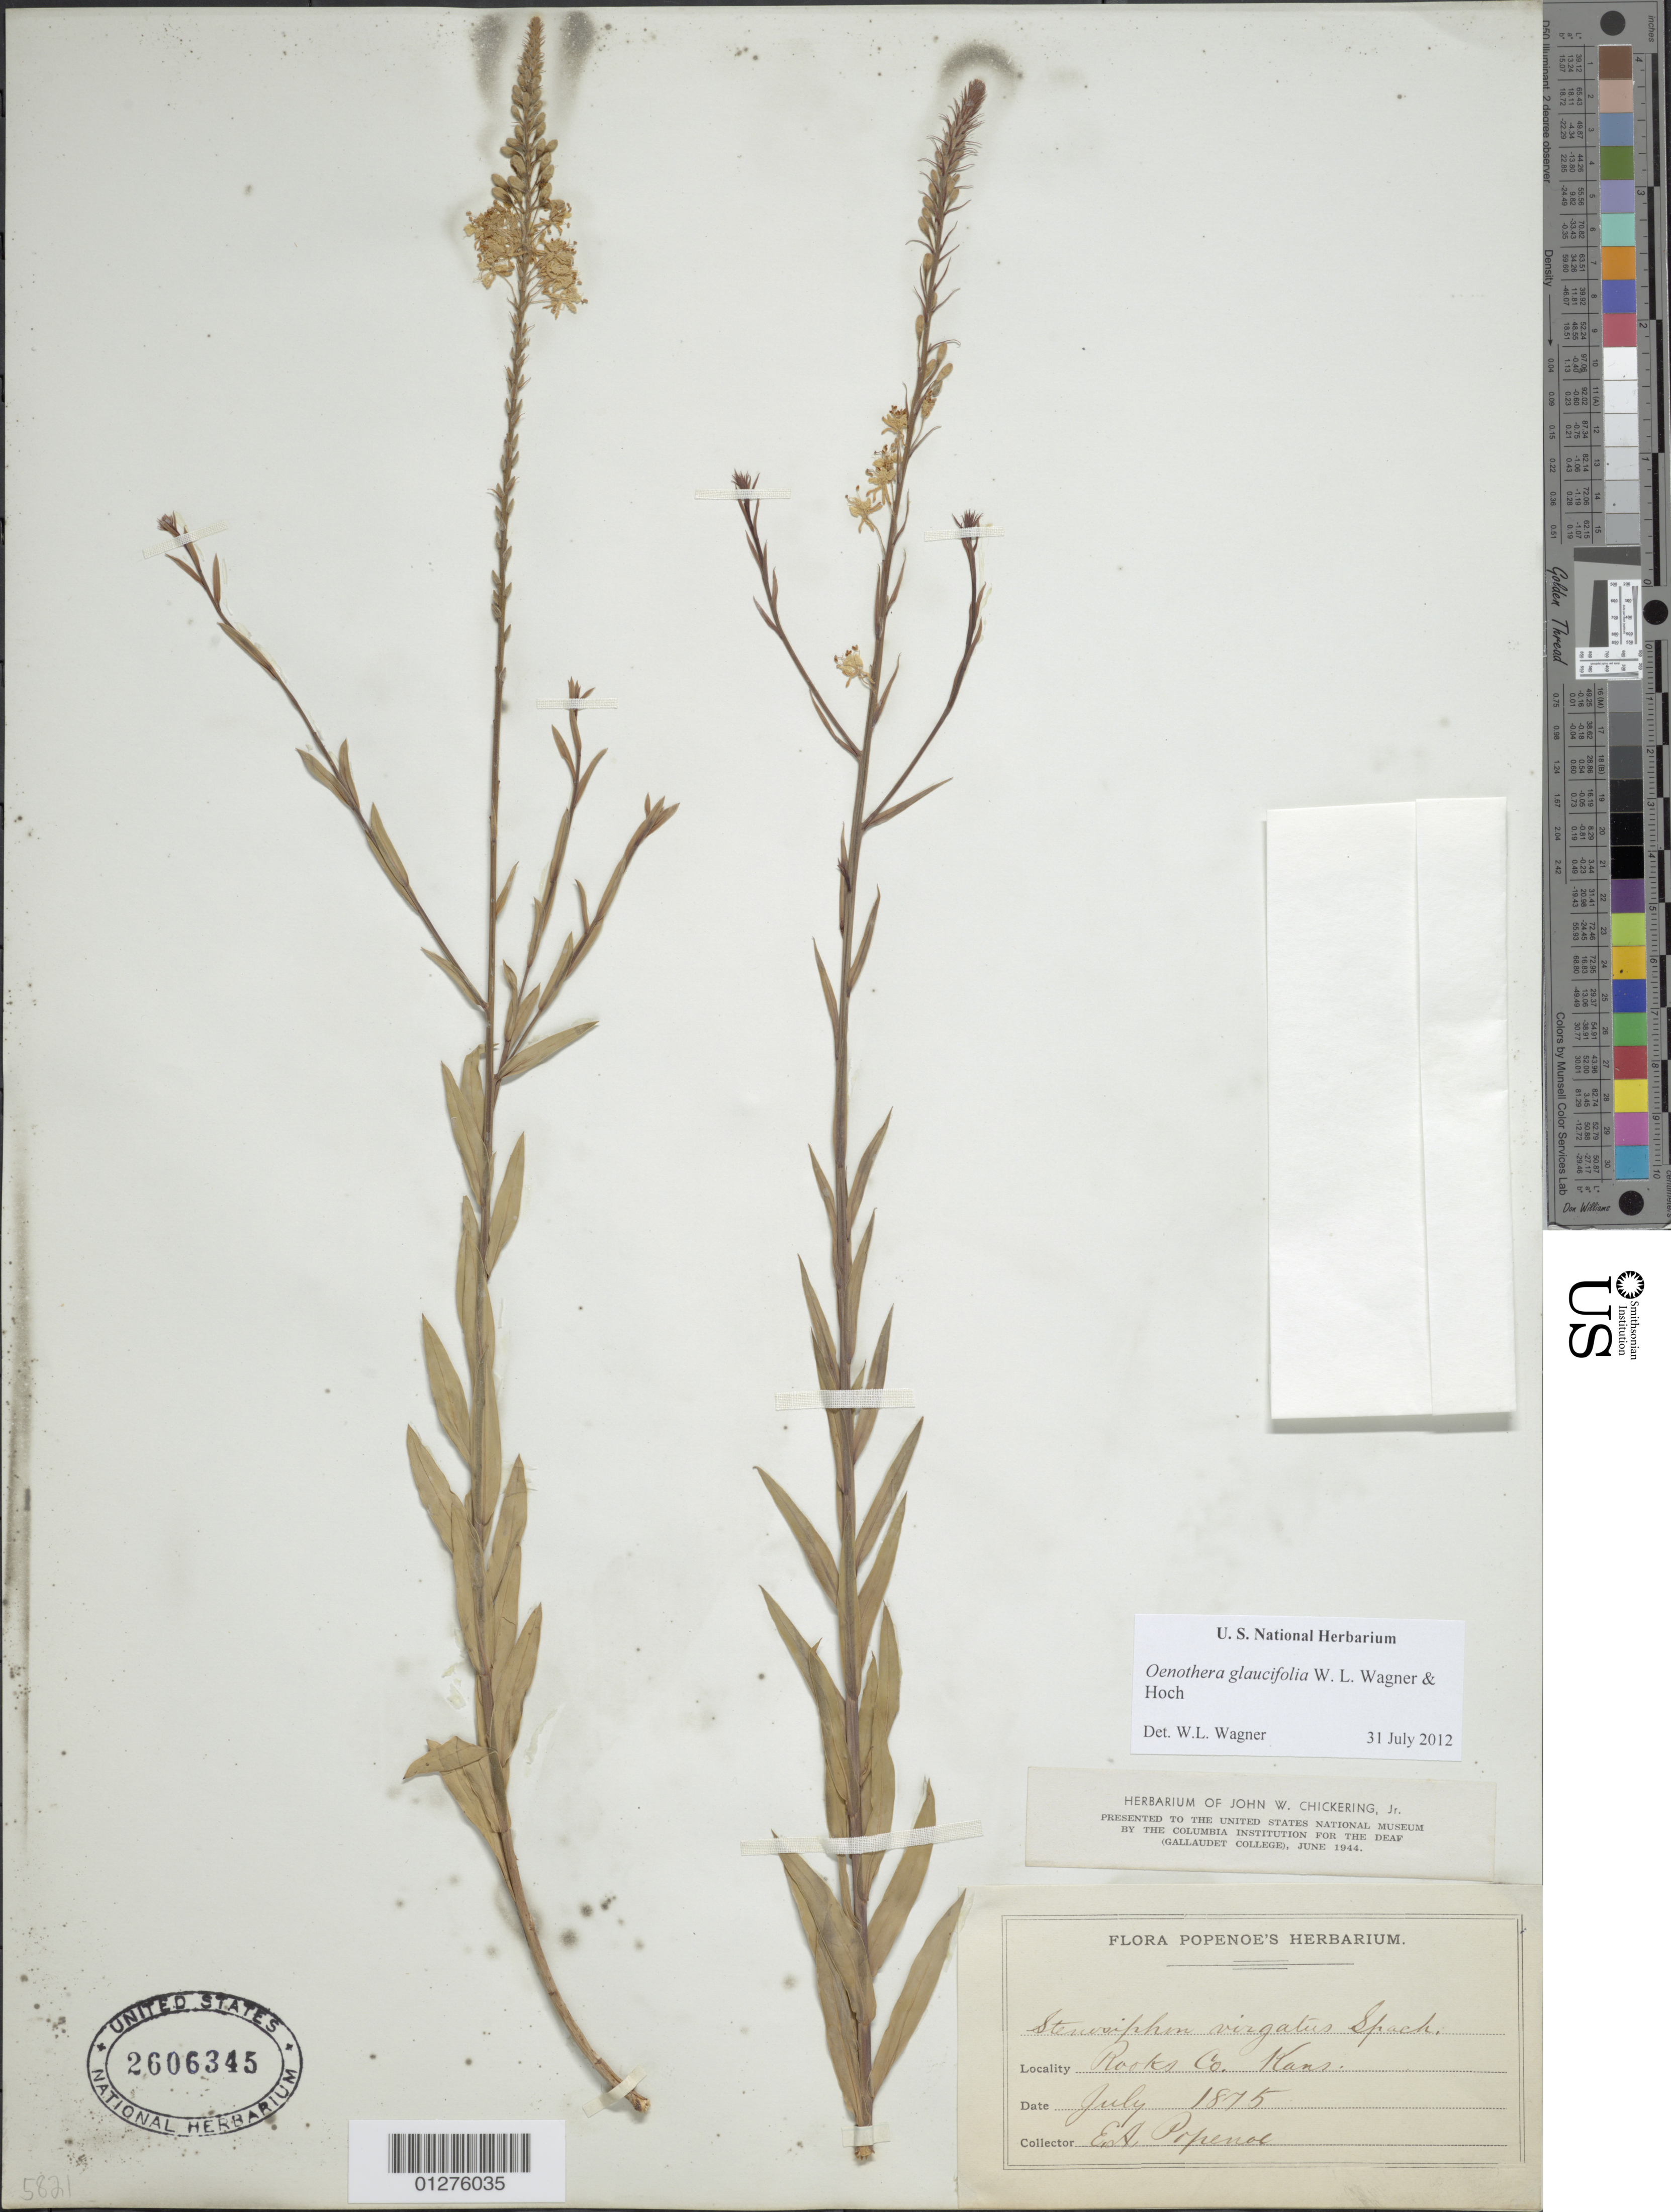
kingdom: Plantae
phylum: Tracheophyta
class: Magnoliopsida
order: Myrtales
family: Onagraceae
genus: Oenothera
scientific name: Oenothera glaucifolia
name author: W.L. Wagner & Hoch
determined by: Wagner, W. L., (BOT), Smithsonian Institution - National Museum of Natural History (UNITED STATES)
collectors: E. A. Popenoe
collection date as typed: Jul 1875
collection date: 1875-07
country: United States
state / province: Kansas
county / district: Rooks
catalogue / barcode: US 2606345